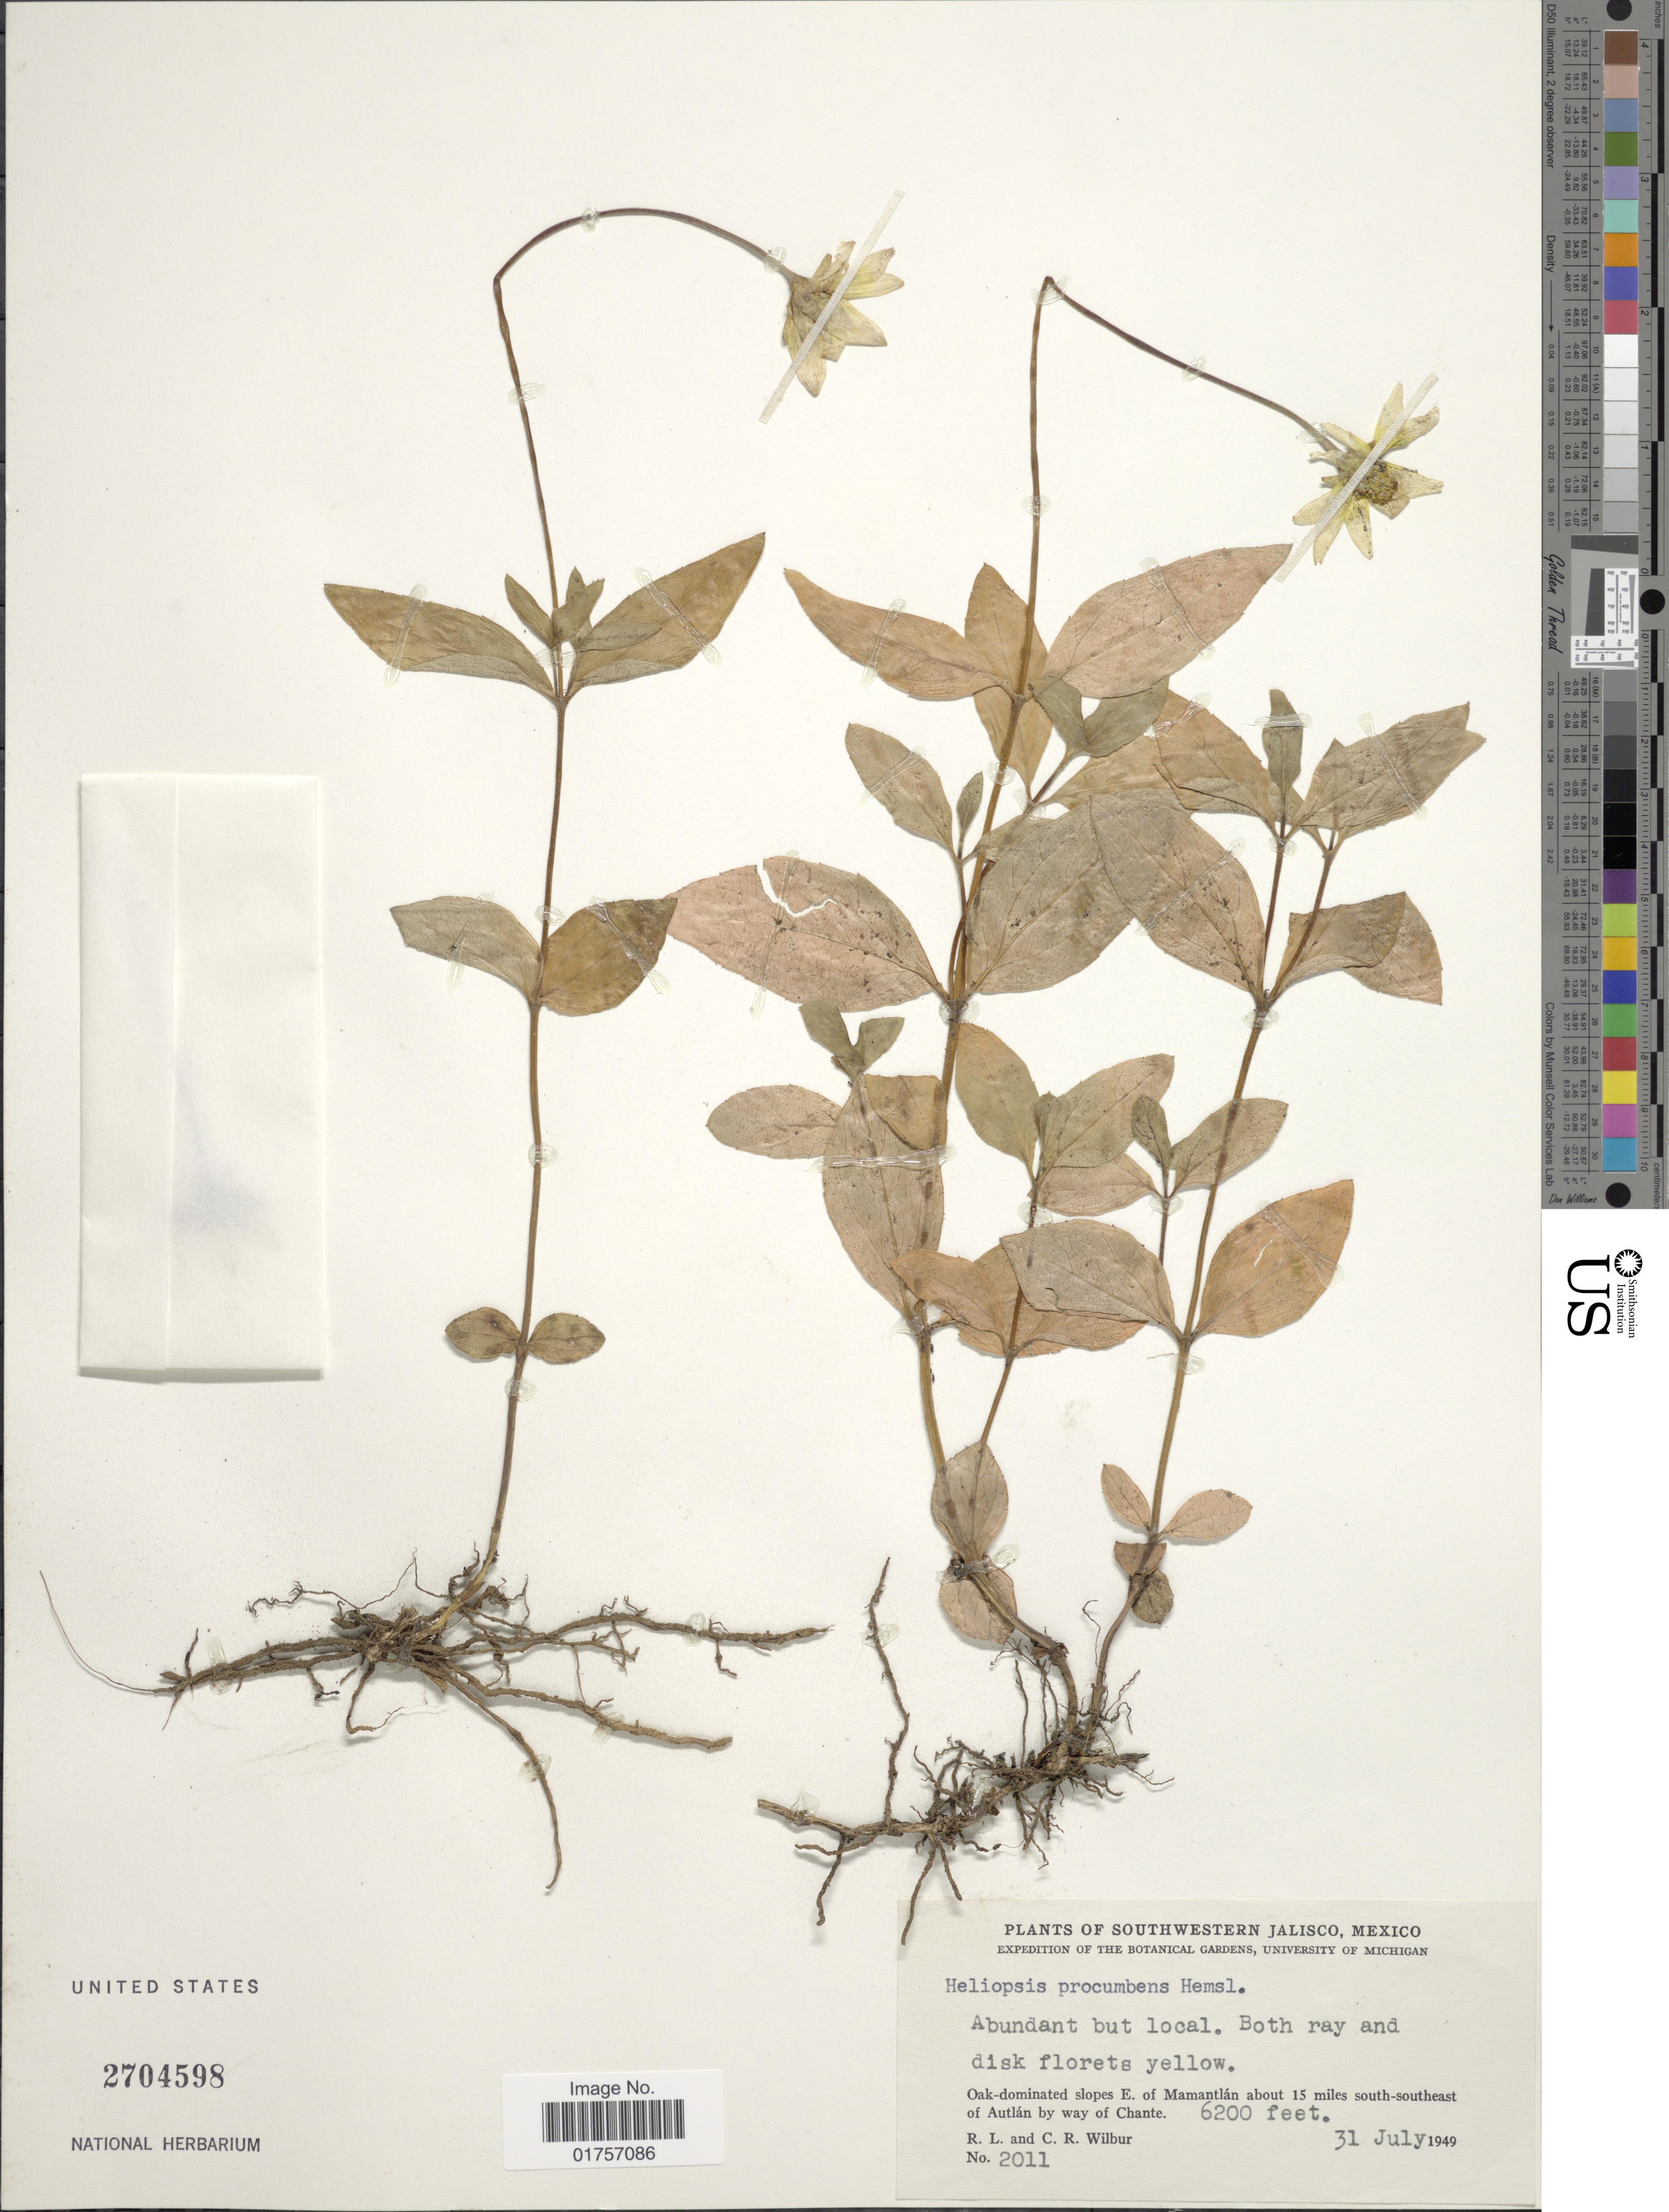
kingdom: Plantae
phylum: Tracheophyta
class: Magnoliopsida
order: Asterales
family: Asteraceae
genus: Heliopsis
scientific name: Heliopsis procumbens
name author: Hemsl.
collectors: R. L. Wilbur & C. Wilbur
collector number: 2011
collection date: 1949-07-31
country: Mexico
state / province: Jalisco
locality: Southwestern Jalisco. E. of Mamantlán about 15 miles south-southeast of Autlán by way of Chante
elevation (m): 1890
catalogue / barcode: US 2704598